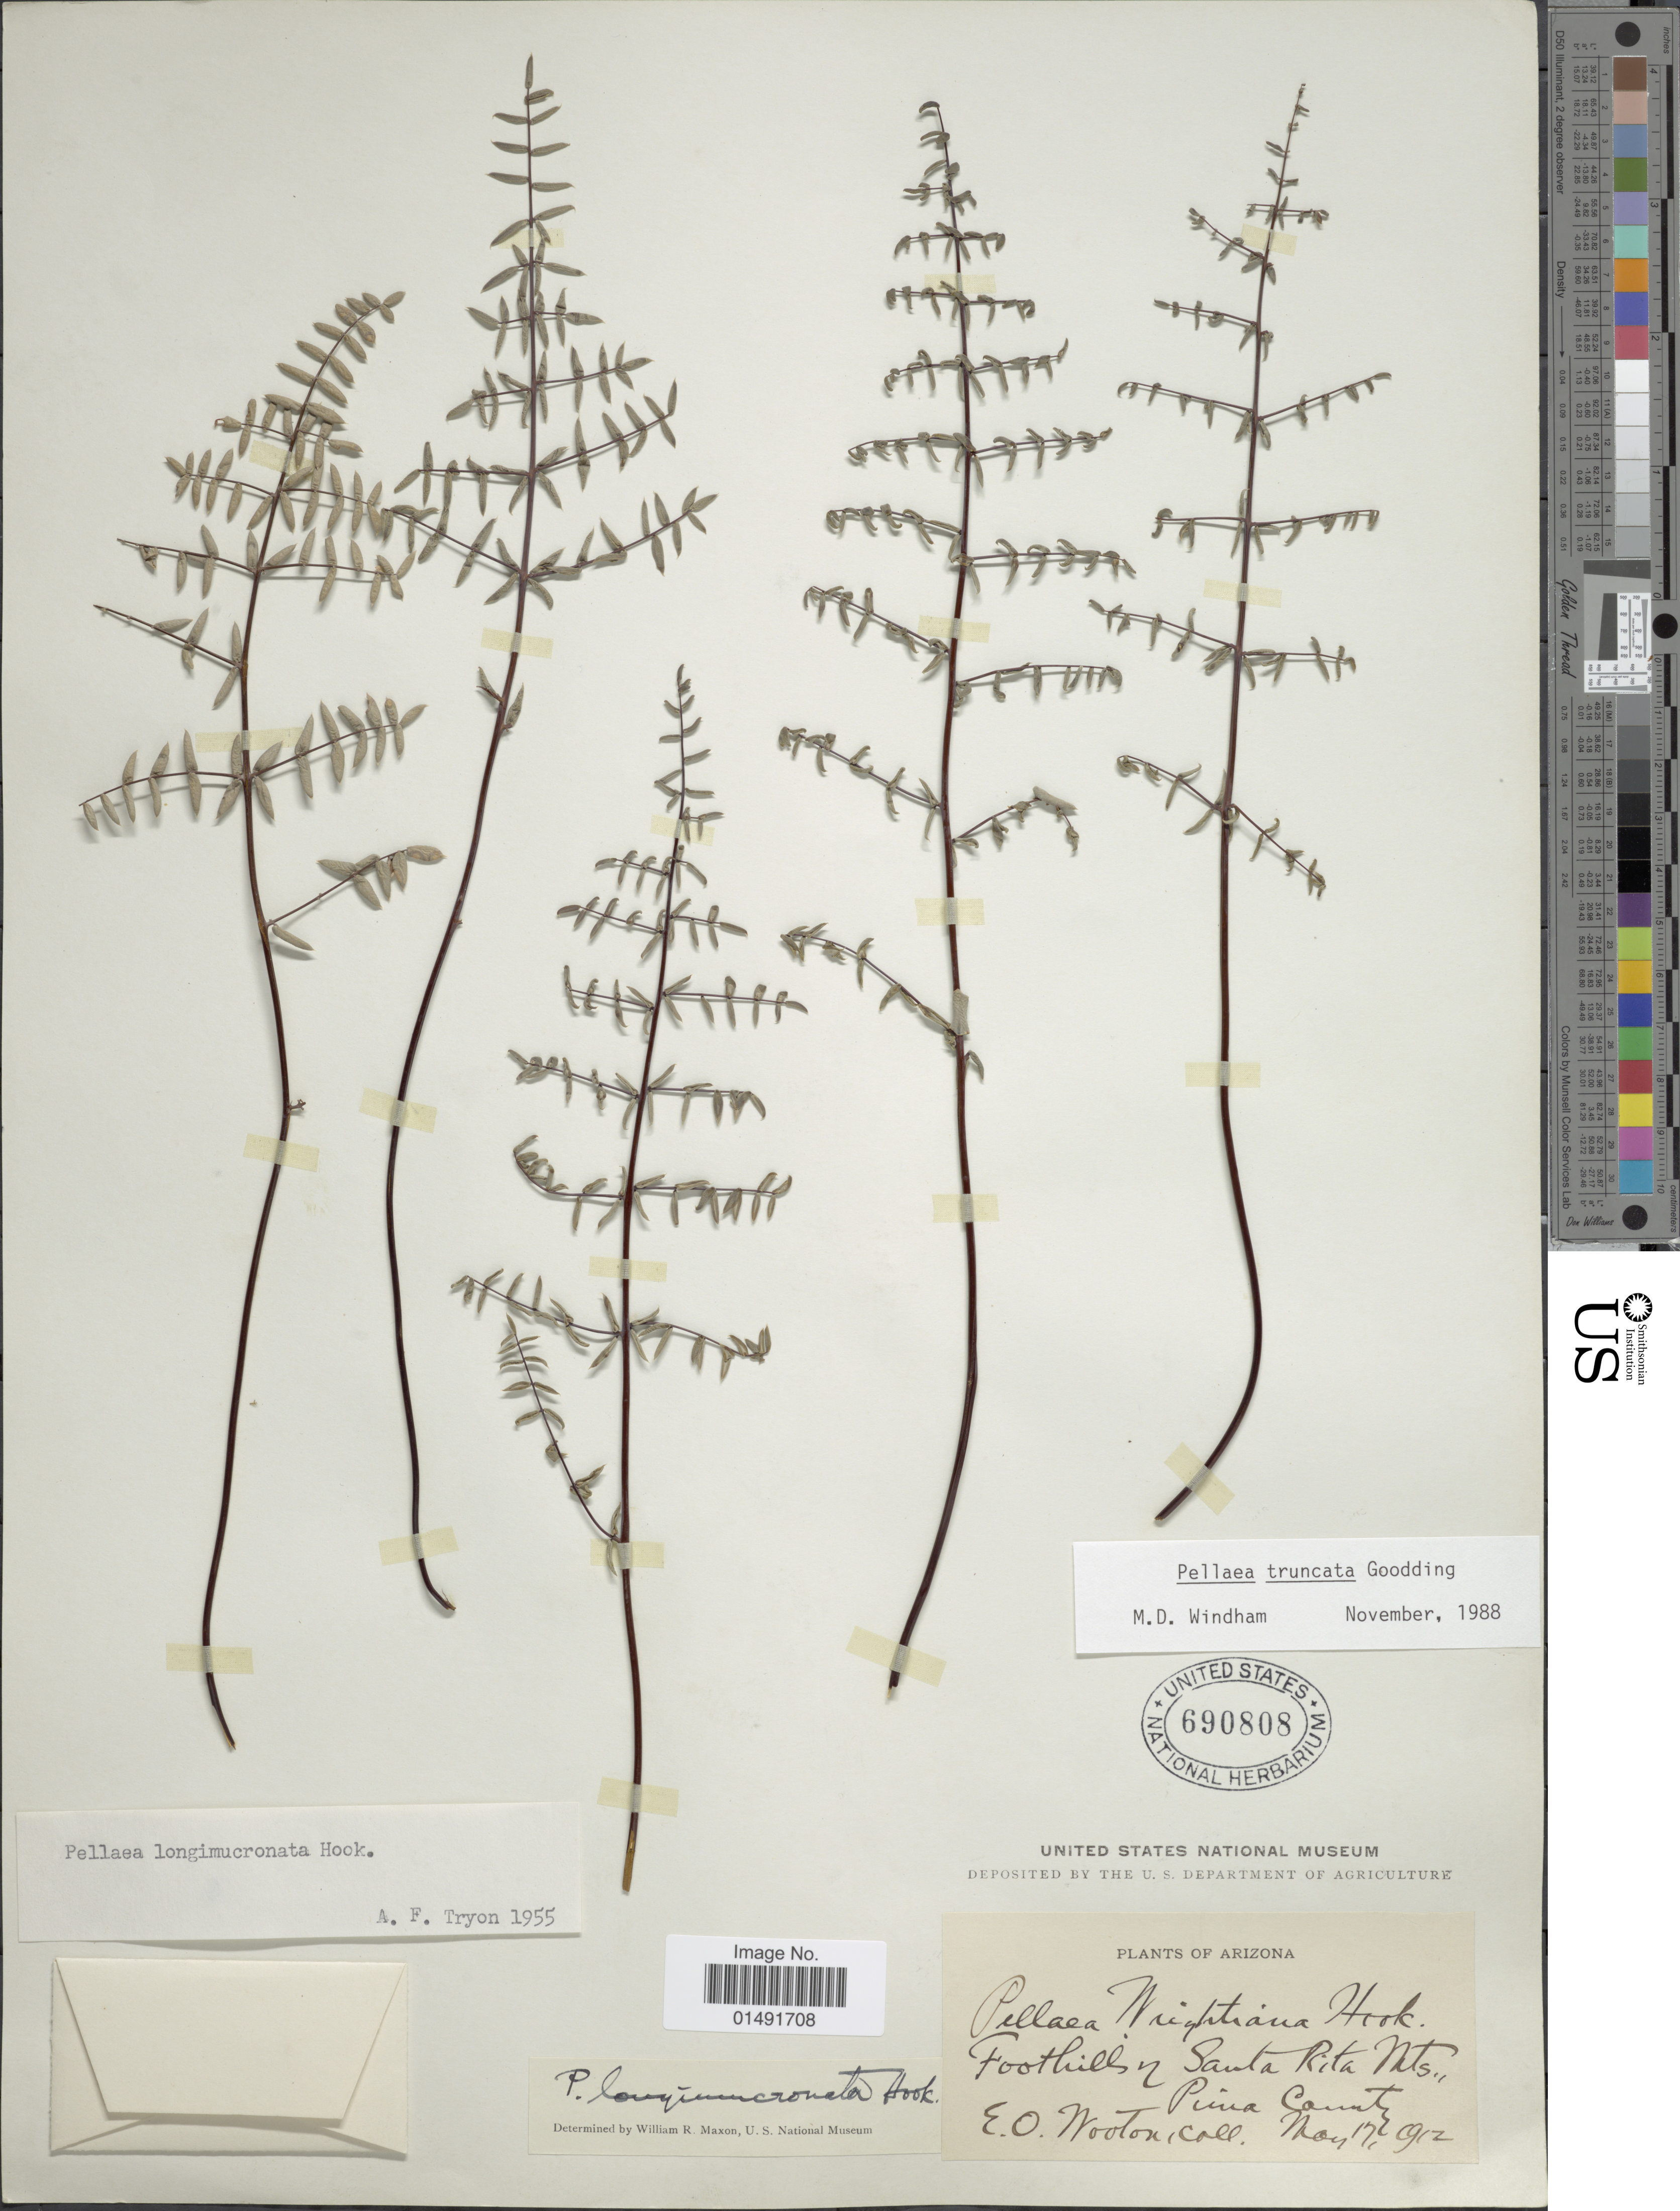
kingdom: Plantae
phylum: Tracheophyta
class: Polypodiopsida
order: Polypodiales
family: Pteridaceae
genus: Pellaea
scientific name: Pellaea truncata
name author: Goodd.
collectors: E. O. Wooton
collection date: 1912-05-17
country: United States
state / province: Arizona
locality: Foothills of Santa Rita Mts., Pina County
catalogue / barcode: US 690808